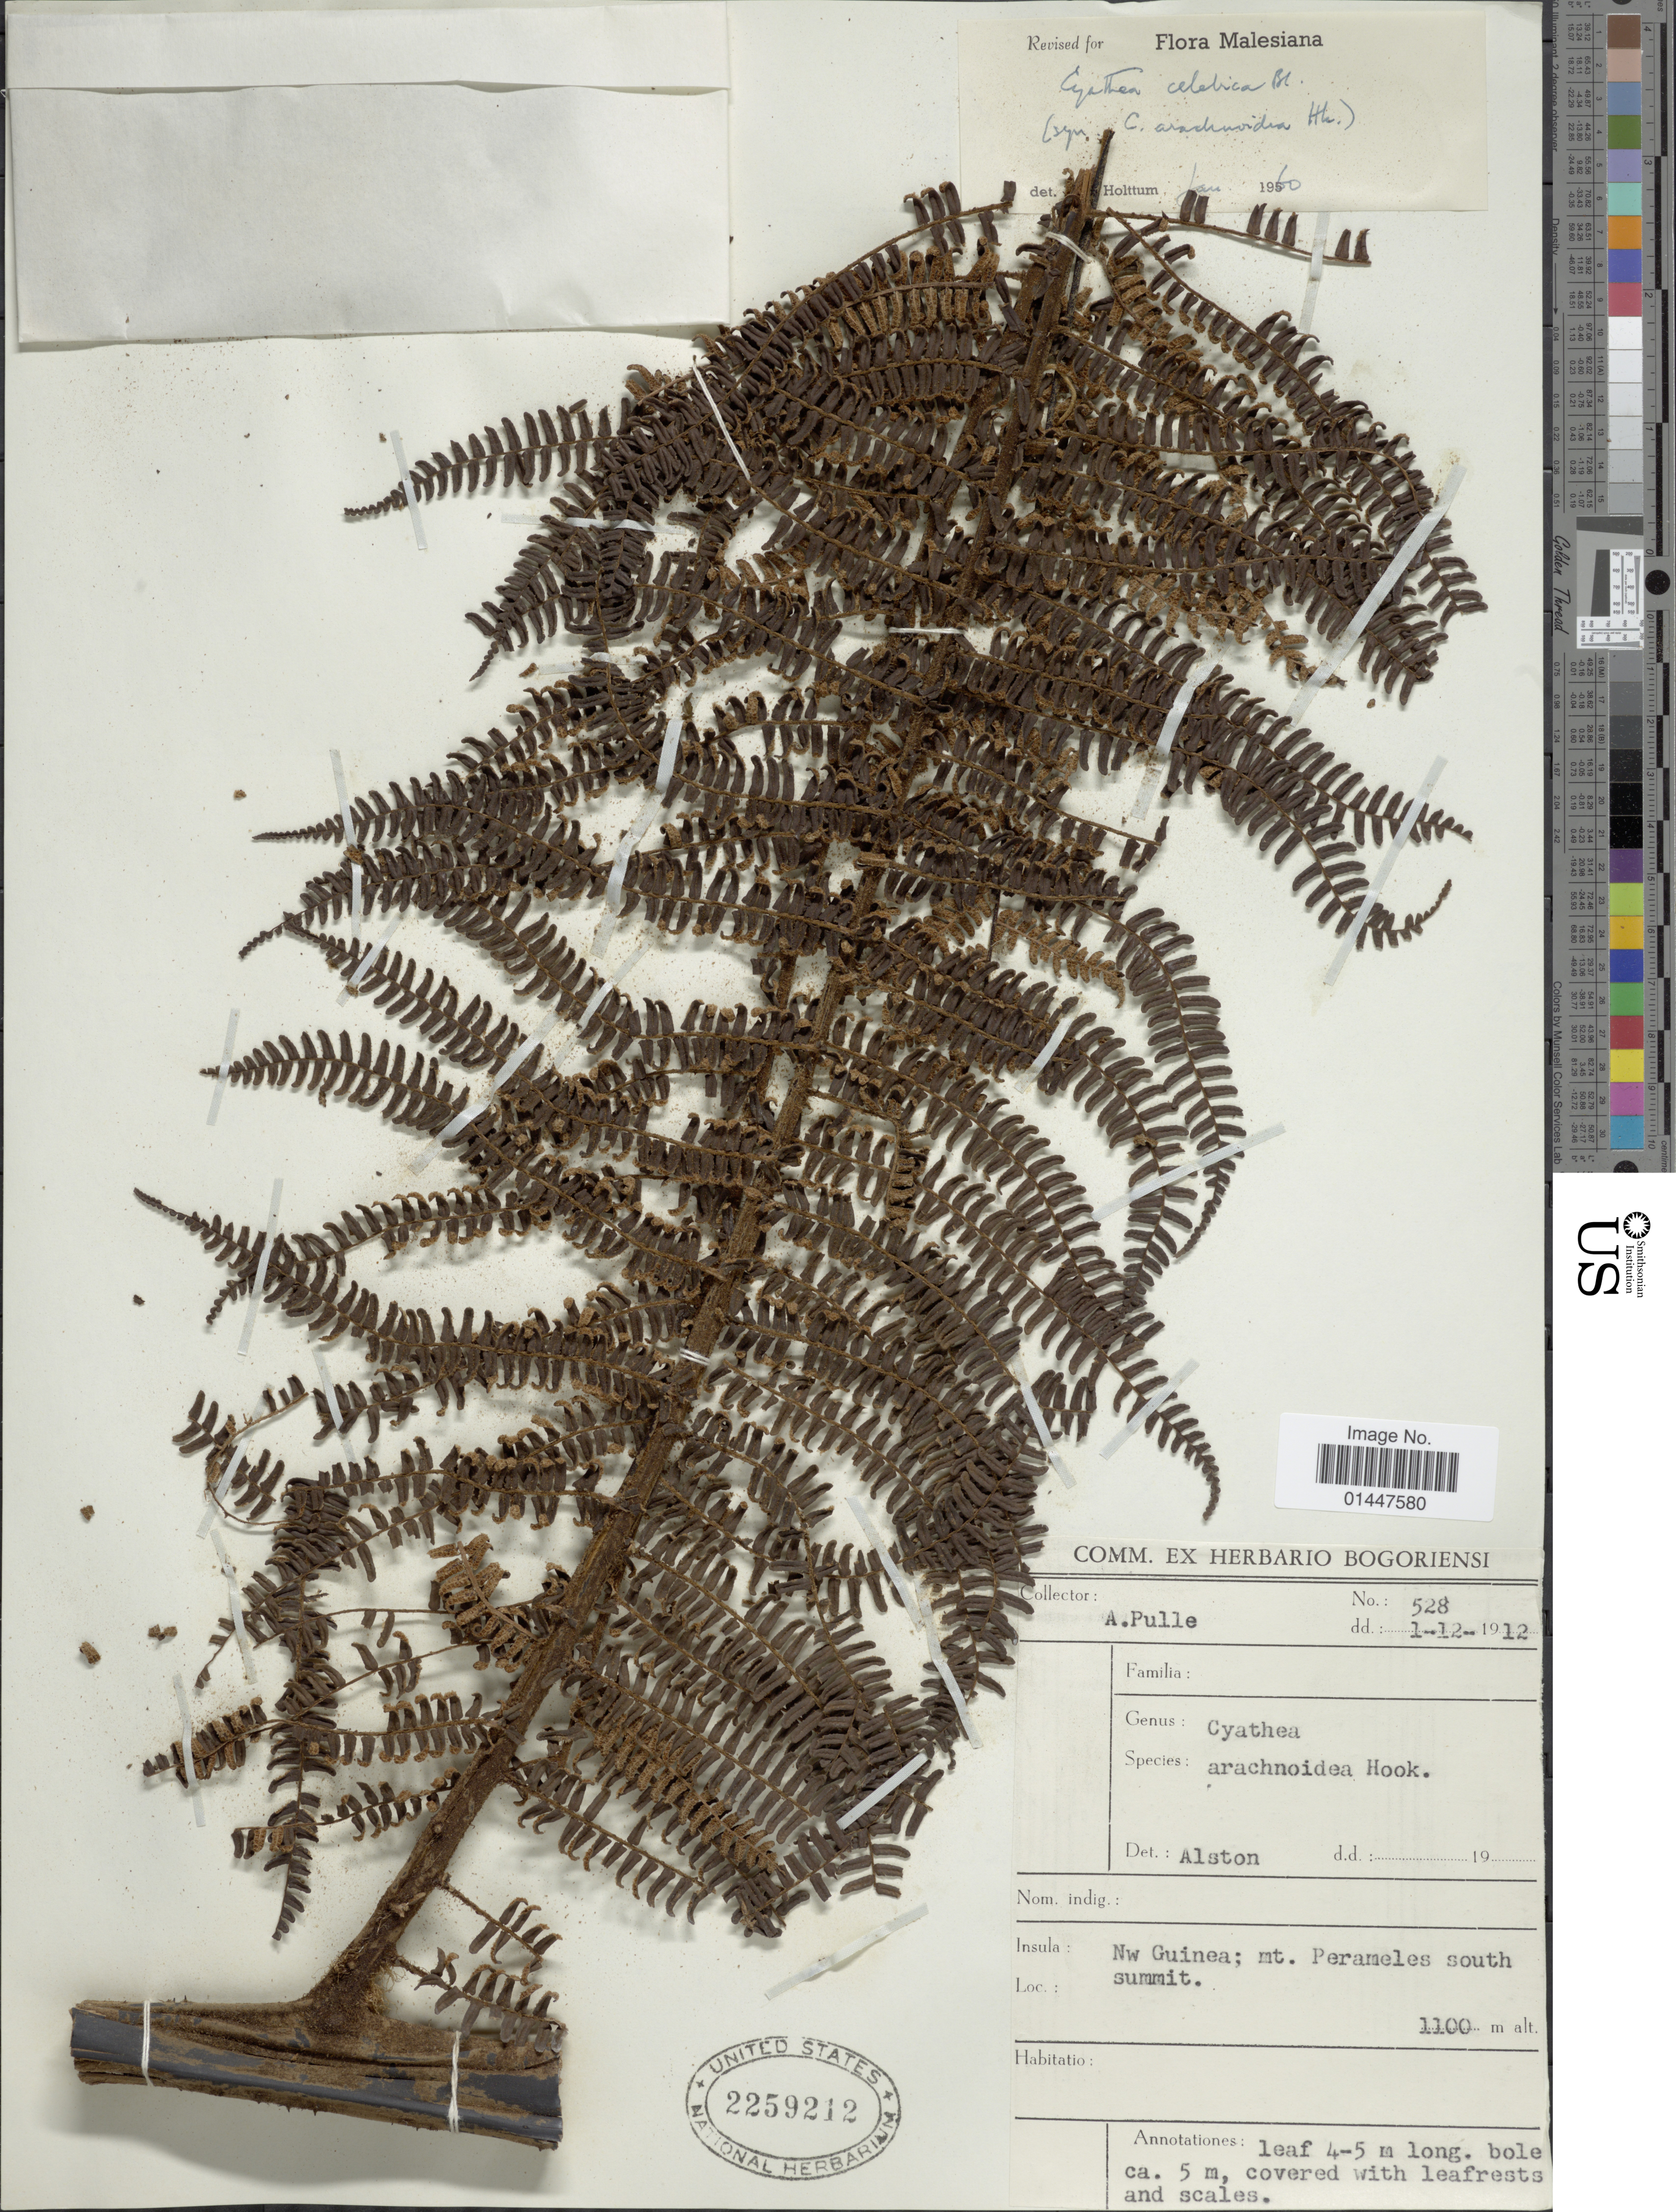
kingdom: Plantae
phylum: Tracheophyta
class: Polypodiopsida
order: Cyatheales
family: Cyatheaceae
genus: Sphaeropteris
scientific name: Sphaeropteris celebica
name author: (Blume) R.M. Tryon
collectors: A. A. Pulle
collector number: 528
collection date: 1912-12-01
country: Papua New Guinea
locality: Insula: Nw Guinea: mt. Perameles south summit.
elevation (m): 1100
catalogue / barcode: US 2259212